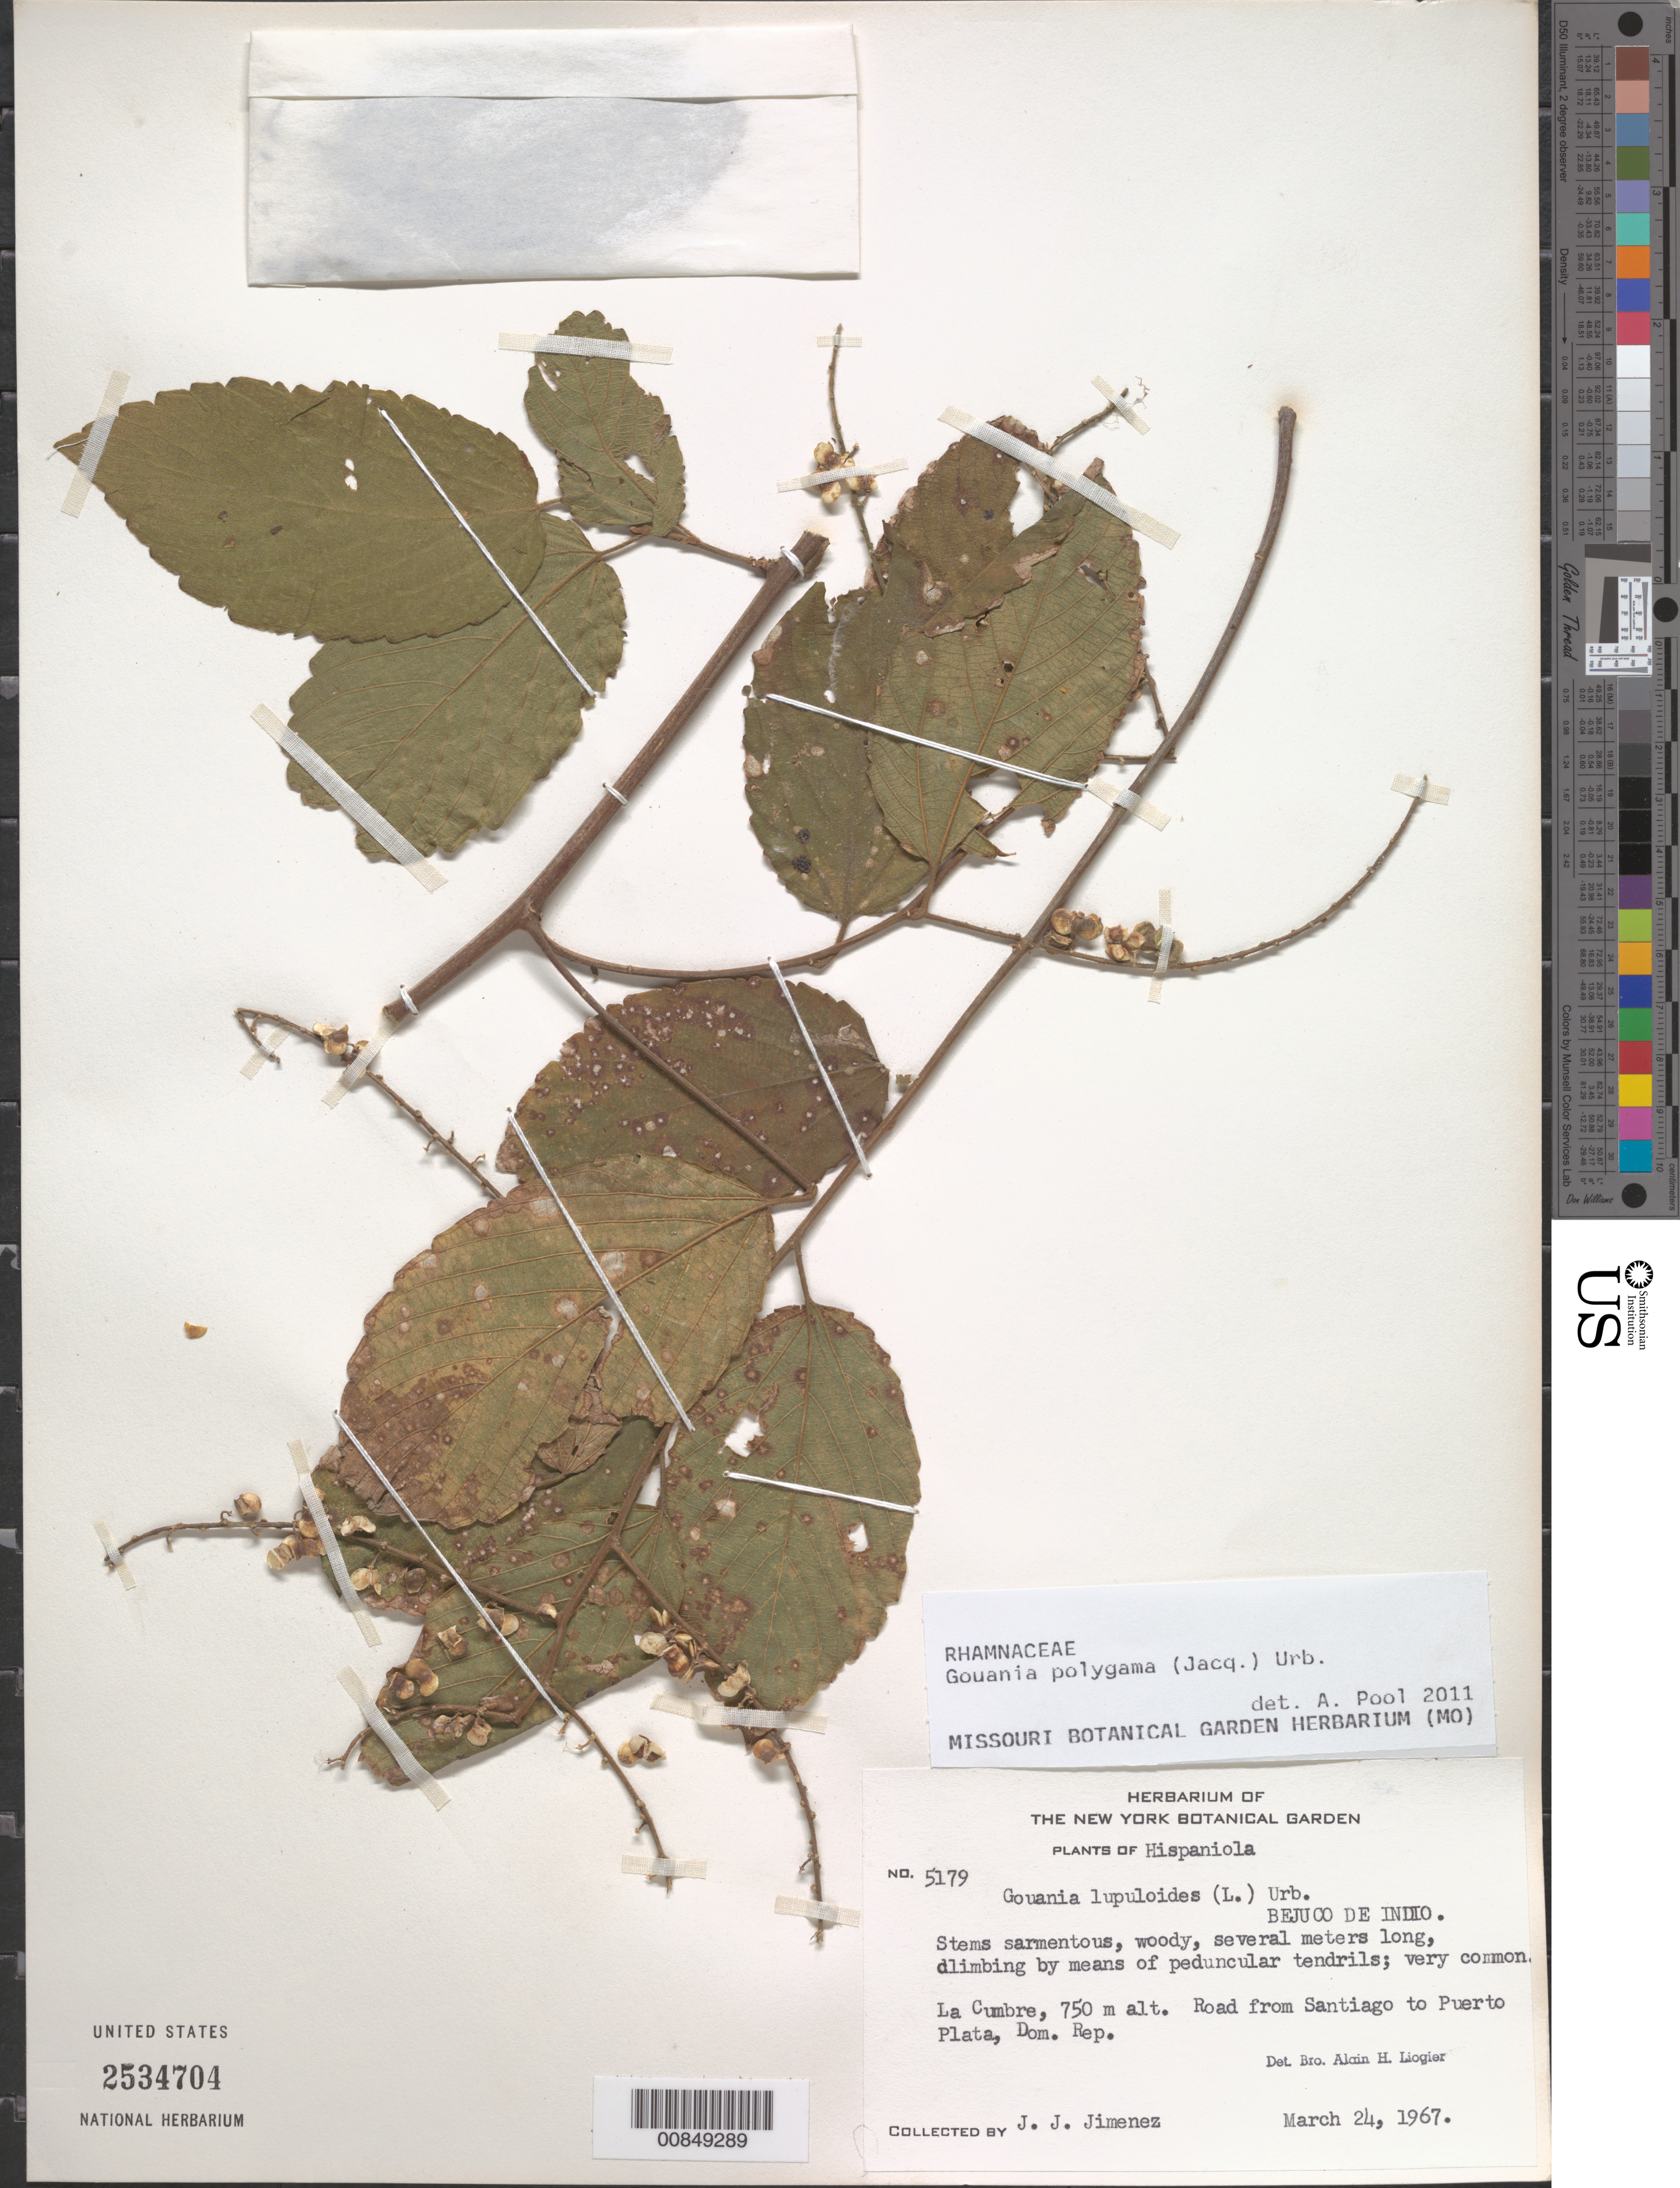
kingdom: Plantae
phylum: Tracheophyta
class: Magnoliopsida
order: Rosales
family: Rhamnaceae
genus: Gouania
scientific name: Gouania polygama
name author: (Jacq.) Urb.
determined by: Pool, A., (MO), Missouri Botanical Garden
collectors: J. J. Jiménez Almonte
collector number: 5179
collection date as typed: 24 Mar 1967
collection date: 1967-03-24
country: Dominican Republic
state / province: Santiago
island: Hispaniola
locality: La Cumbre, road from Santiago to Puerto Plata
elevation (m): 750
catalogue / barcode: US 2534704